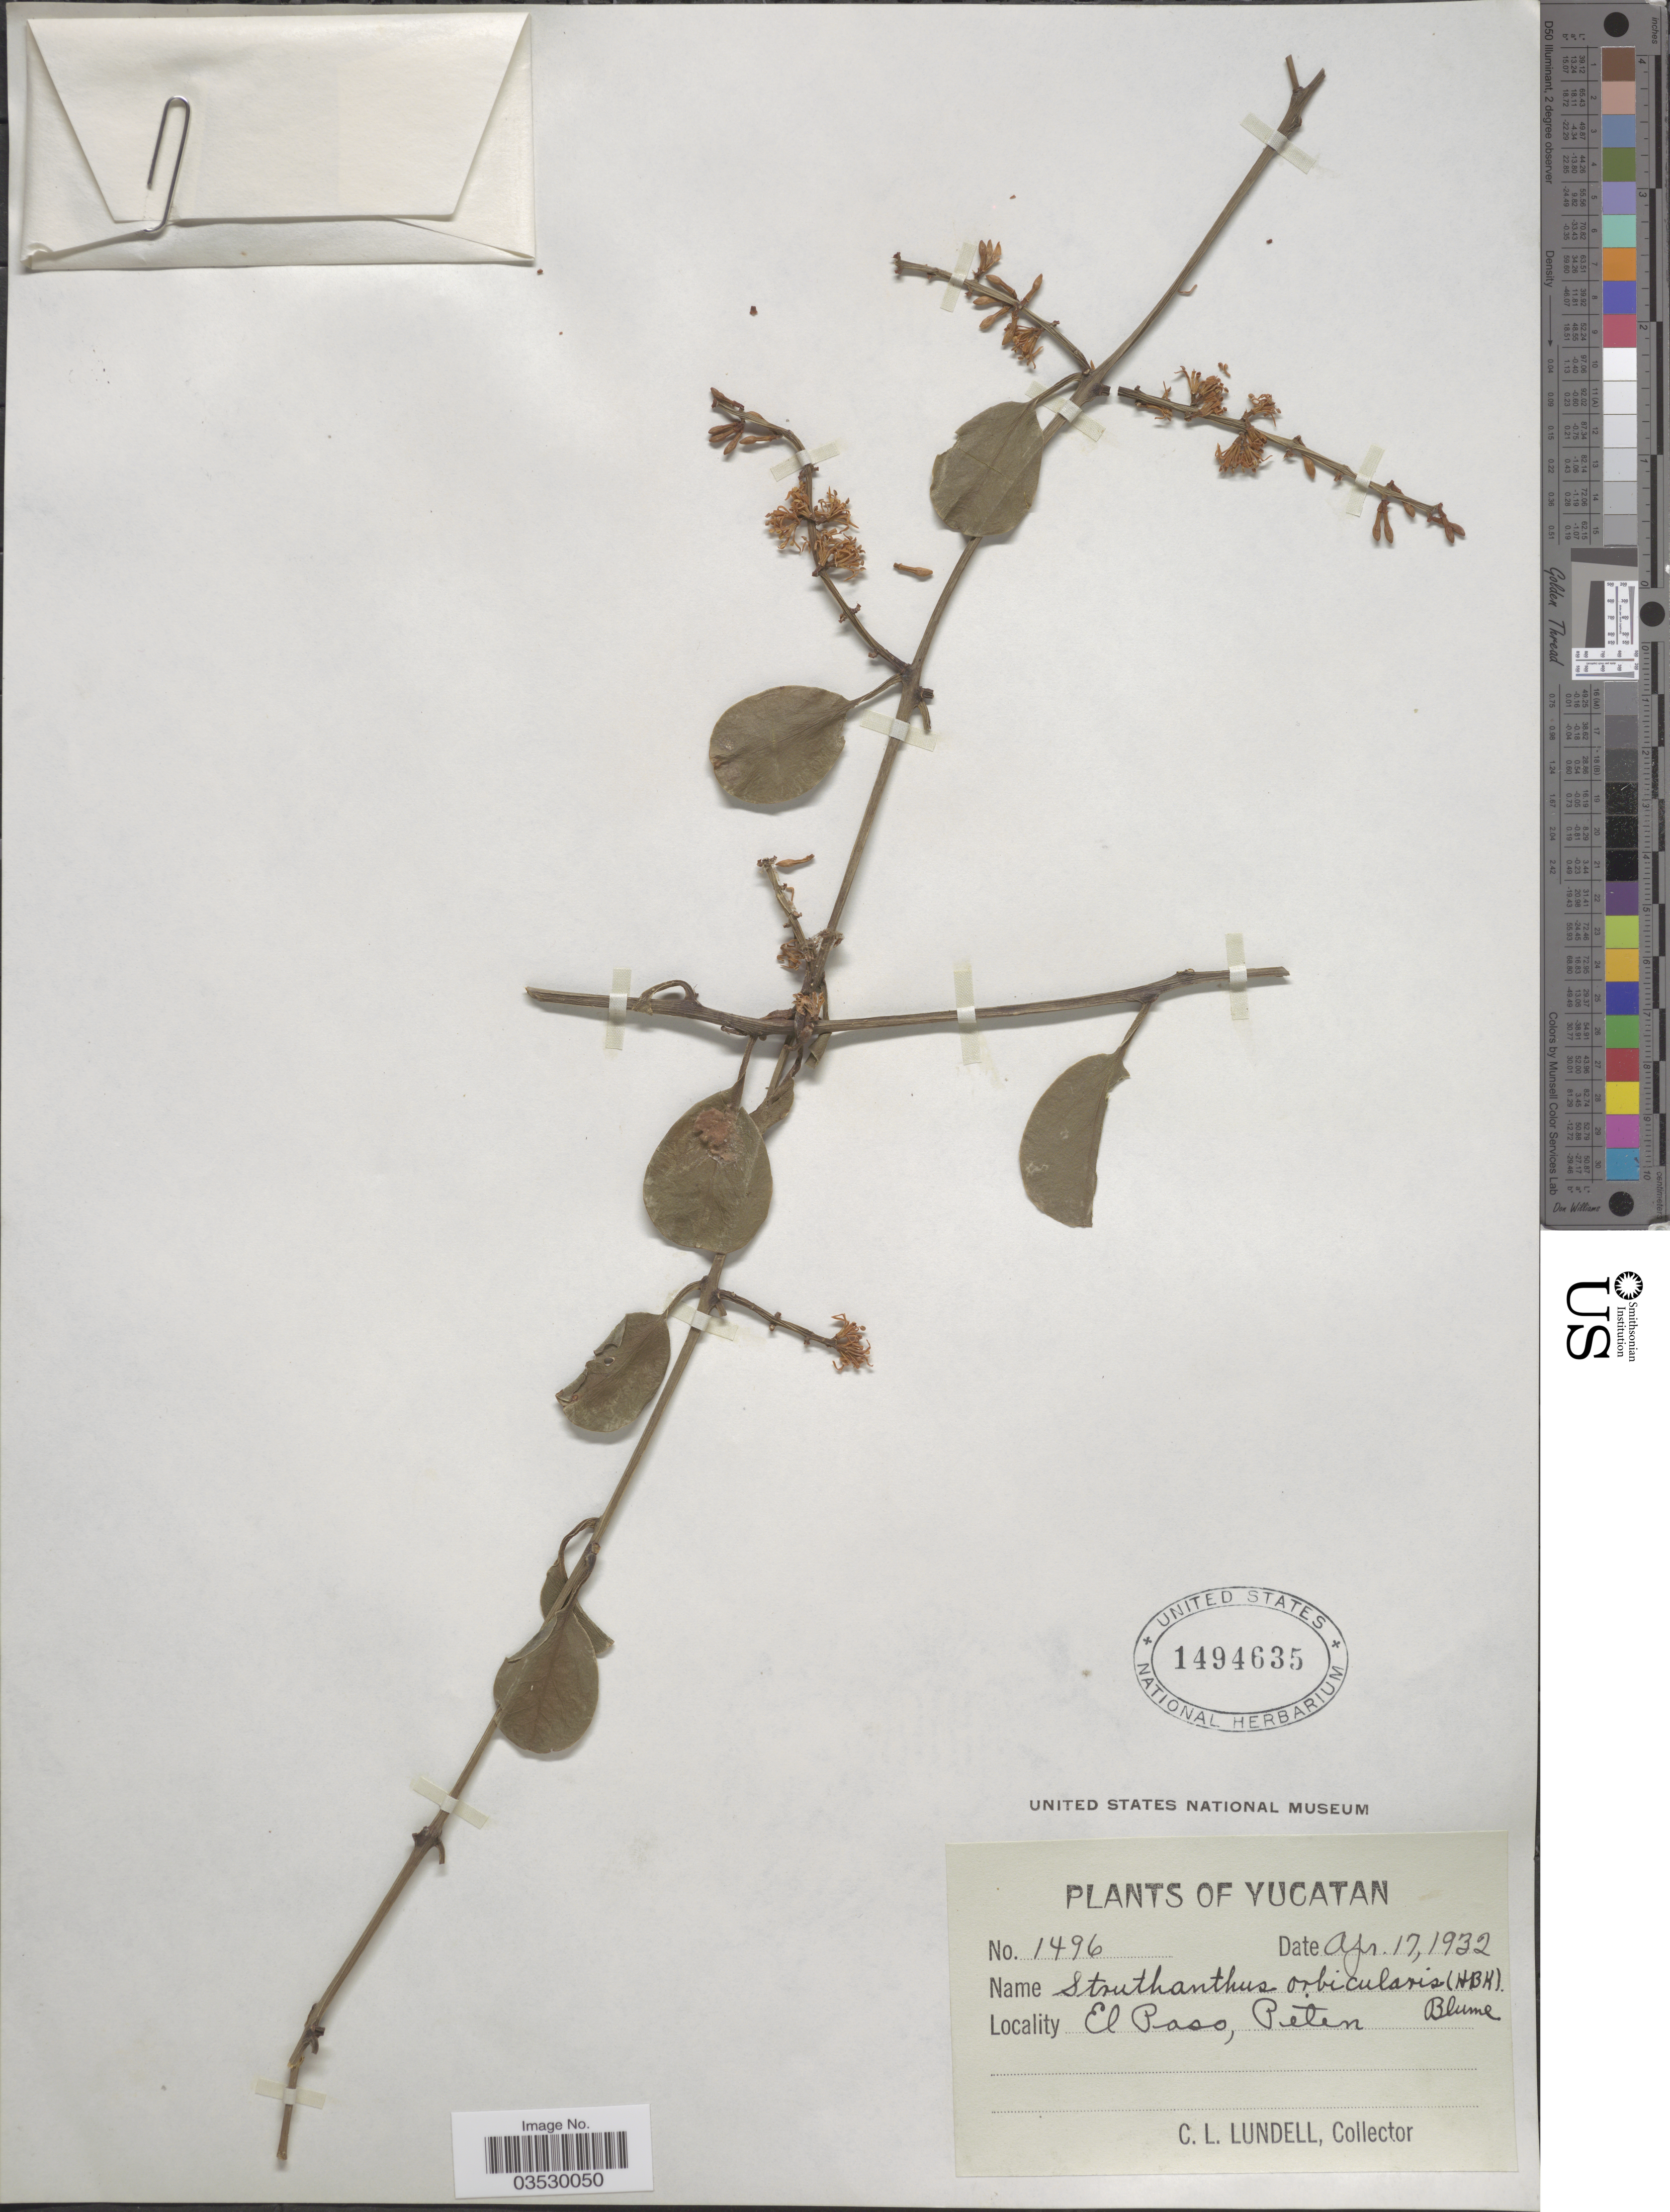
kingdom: Plantae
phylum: Tracheophyta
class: Magnoliopsida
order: Santalales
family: Loranthaceae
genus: Struthanthus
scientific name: Struthanthus orbicularis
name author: (Kunth) Blume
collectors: C. L. Lundell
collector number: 1496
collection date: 1932-04-17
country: Guatemala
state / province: El Petén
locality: Yucatan. El Paso, Peten.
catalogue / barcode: US 1494635